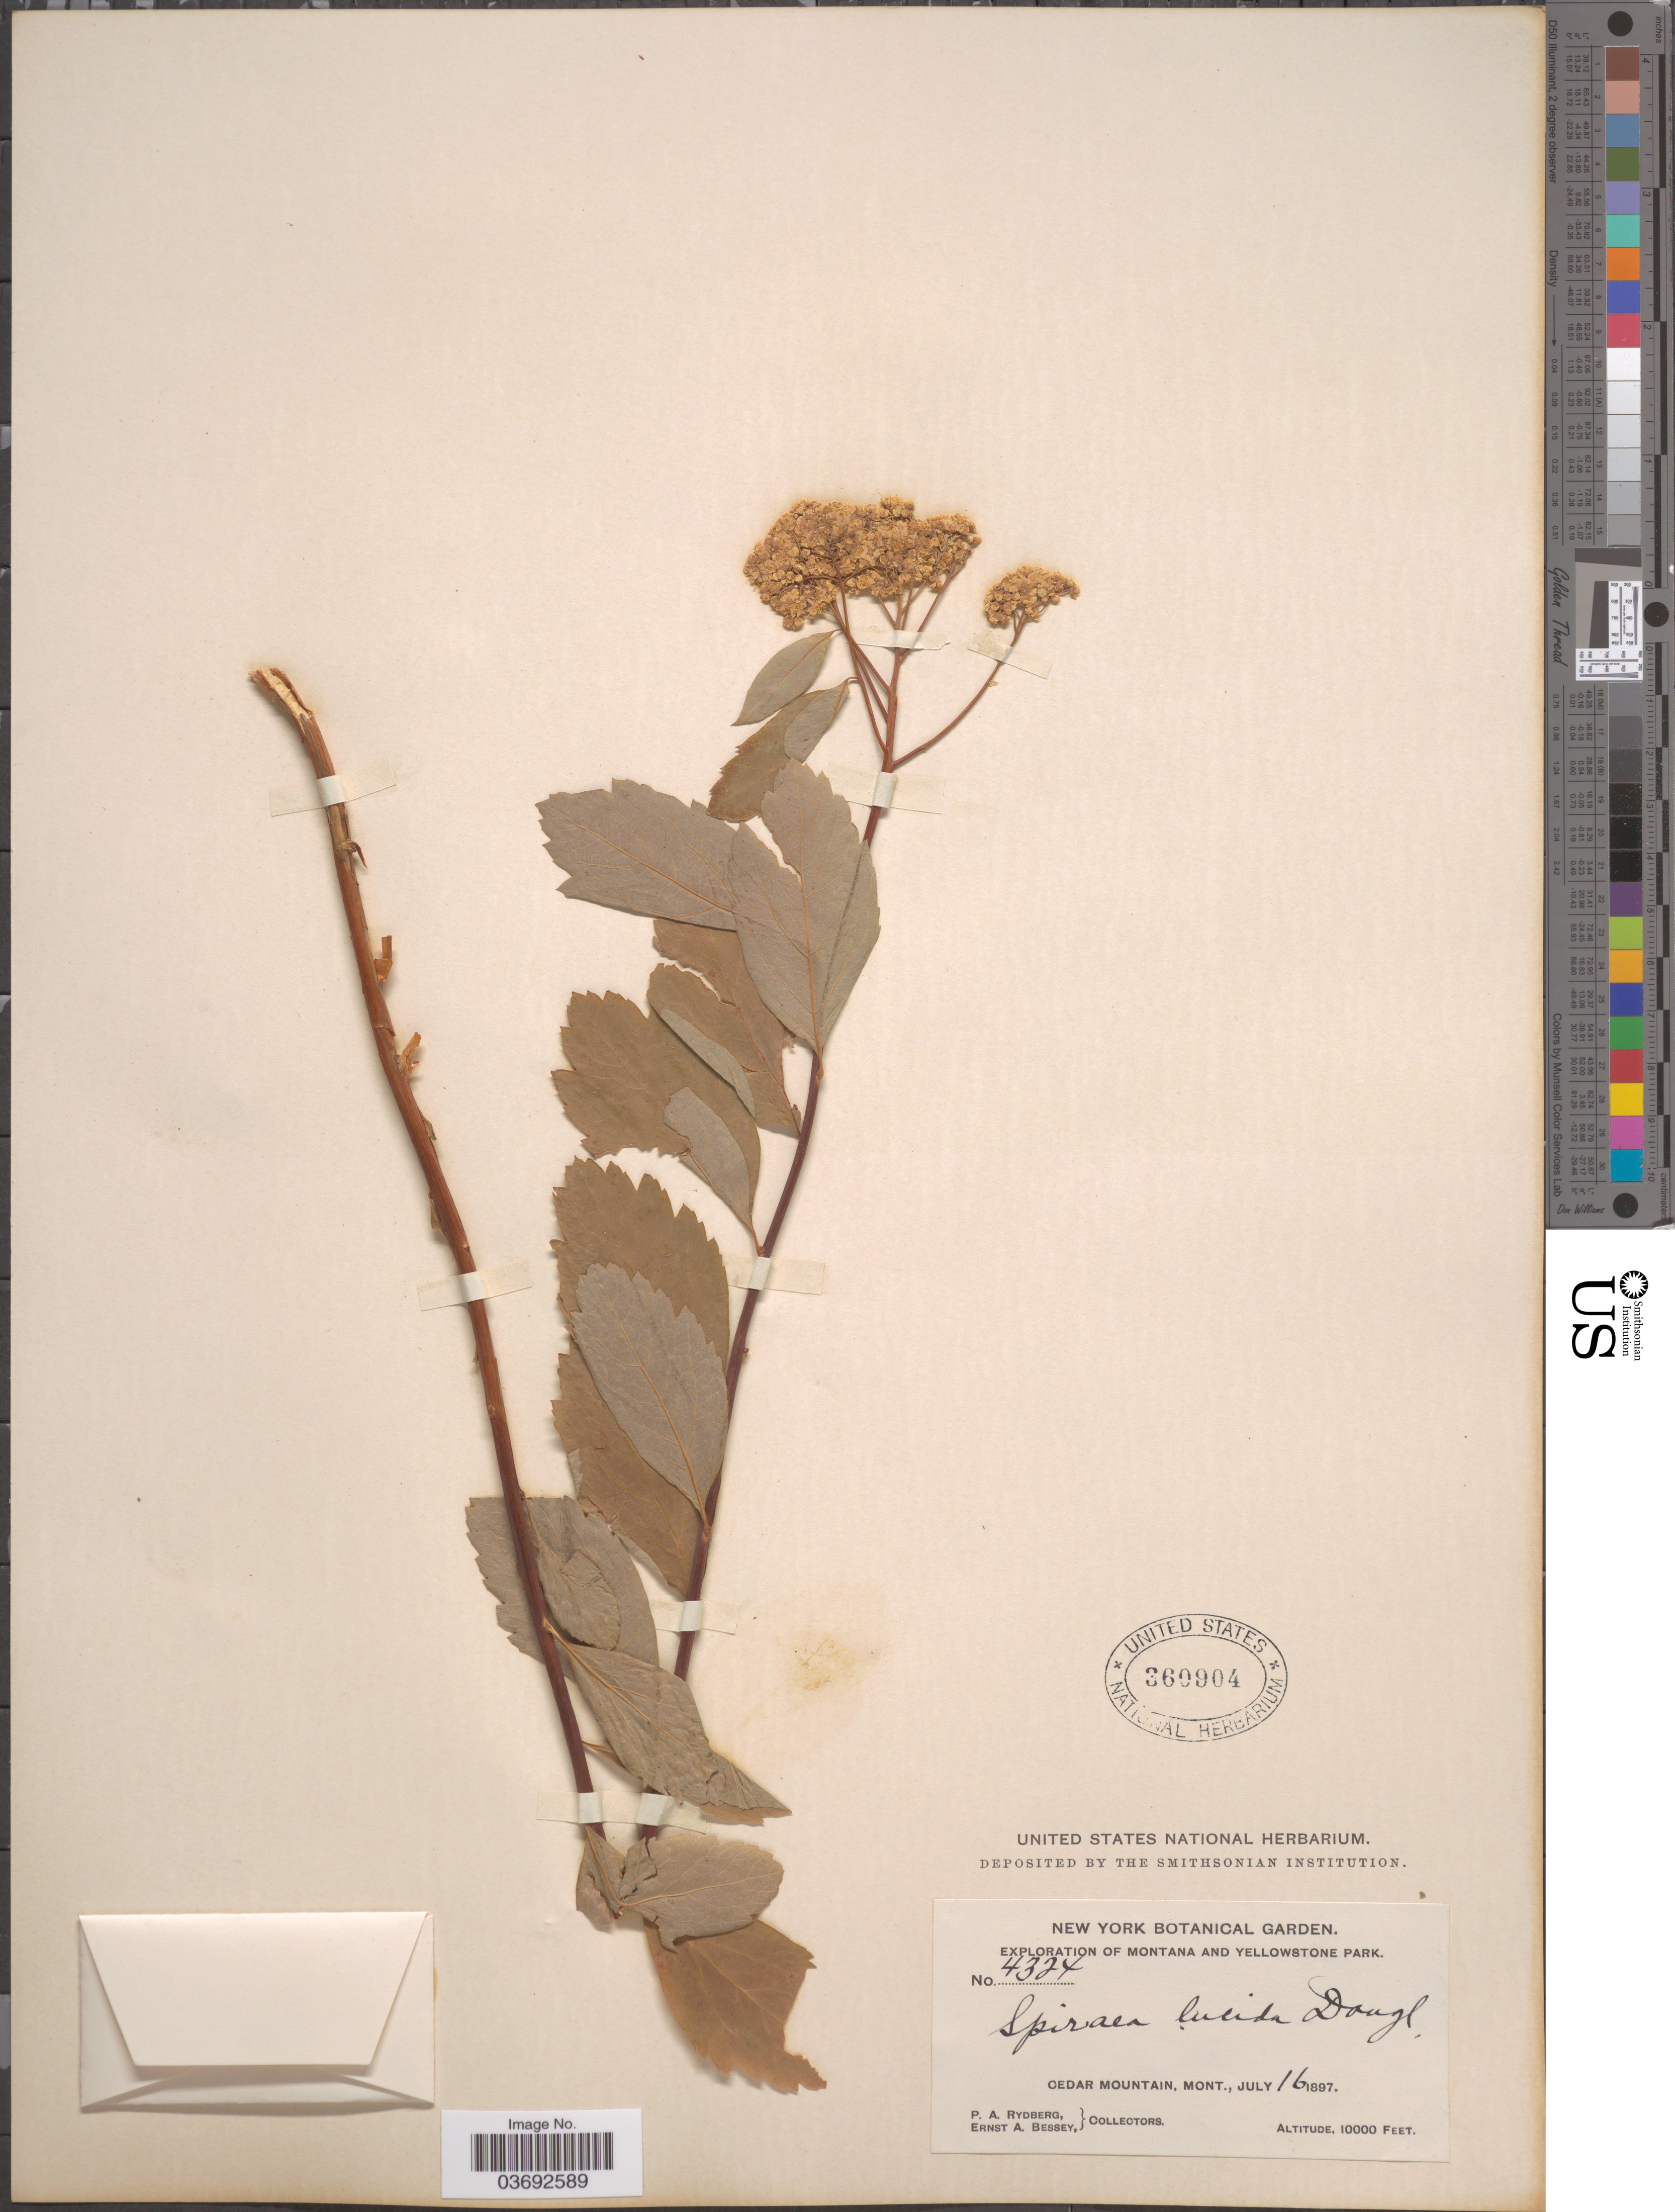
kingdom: Plantae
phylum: Tracheophyta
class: Magnoliopsida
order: Rosales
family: Rosaceae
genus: Spiraea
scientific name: Spiraea lucida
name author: Douglas ex Greene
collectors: P. A. Rydberg & E. A. Bessey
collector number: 4324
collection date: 1897-07-16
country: United States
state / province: Montana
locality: Cedar Mountain.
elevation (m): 3048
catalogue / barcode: US 360904